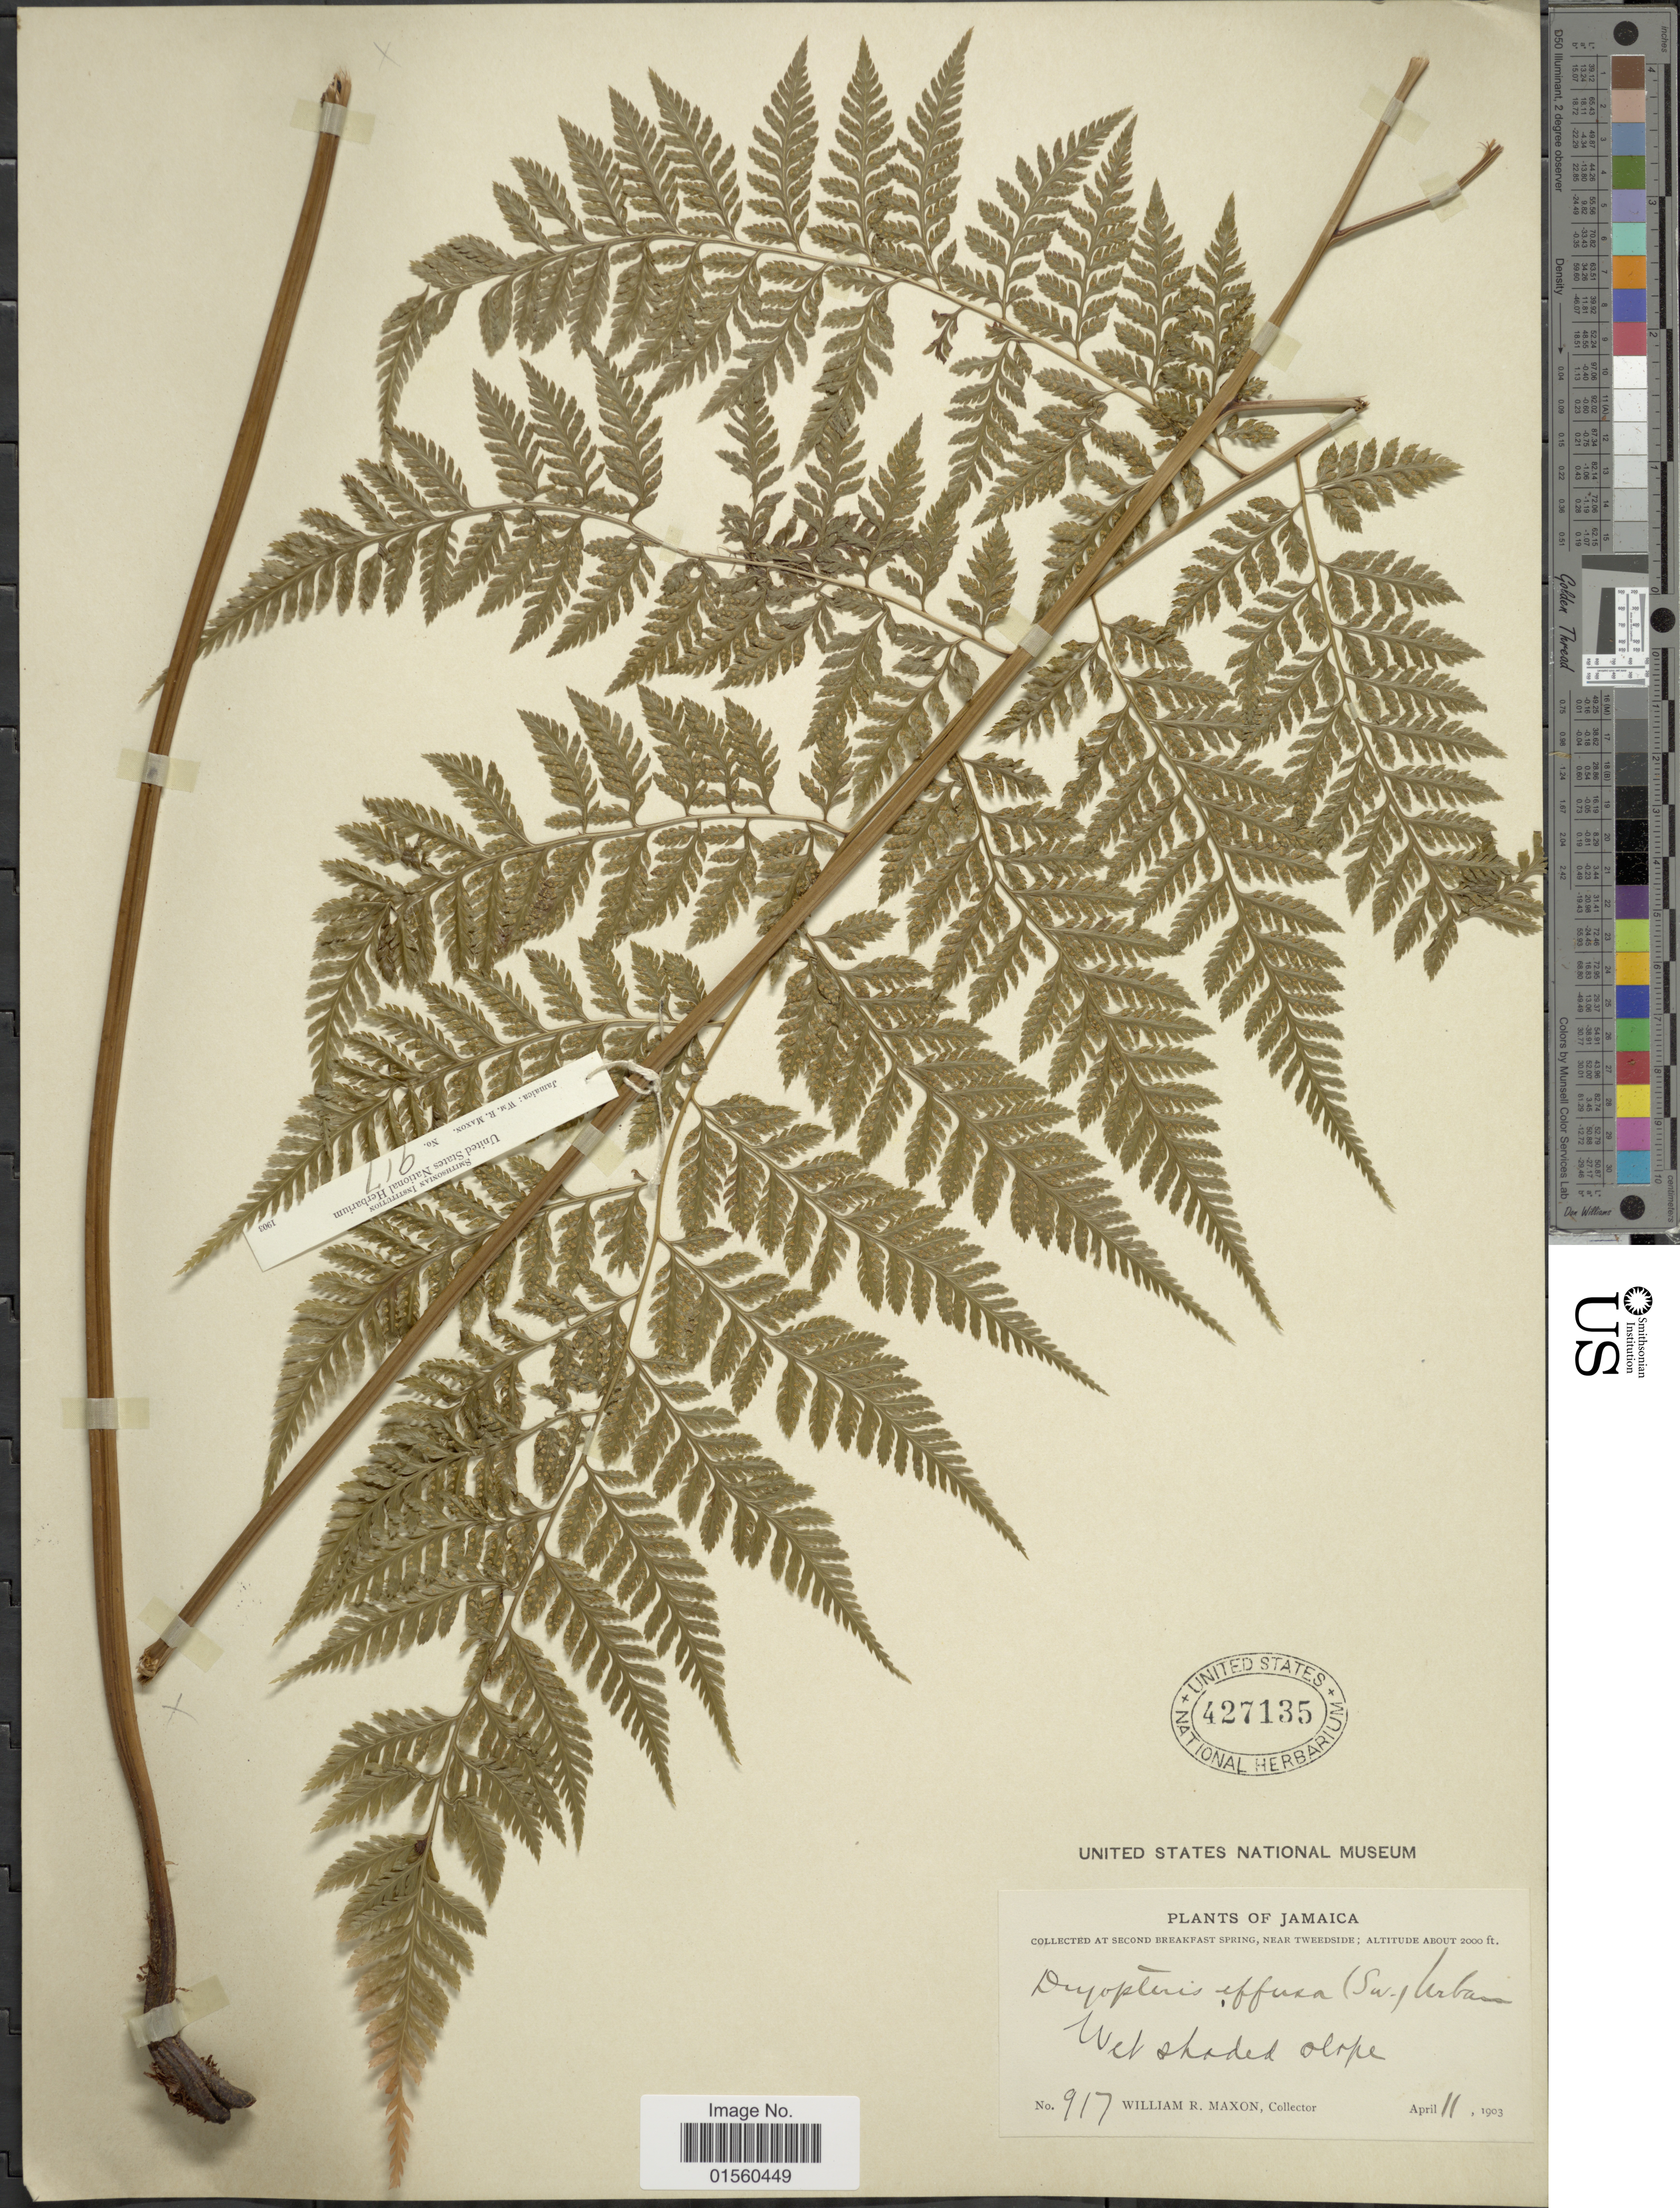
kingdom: Plantae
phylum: Tracheophyta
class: Polypodiopsida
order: Polypodiales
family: Dryopteridaceae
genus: Parapolystichum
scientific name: Parapolystichum effusum var. effusum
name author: (Sw.) Ching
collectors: W. R. Maxon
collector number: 917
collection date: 1903-04-11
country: Jamaica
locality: At Second Breakfast Spring, near Tweedside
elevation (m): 610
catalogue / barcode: US 427135